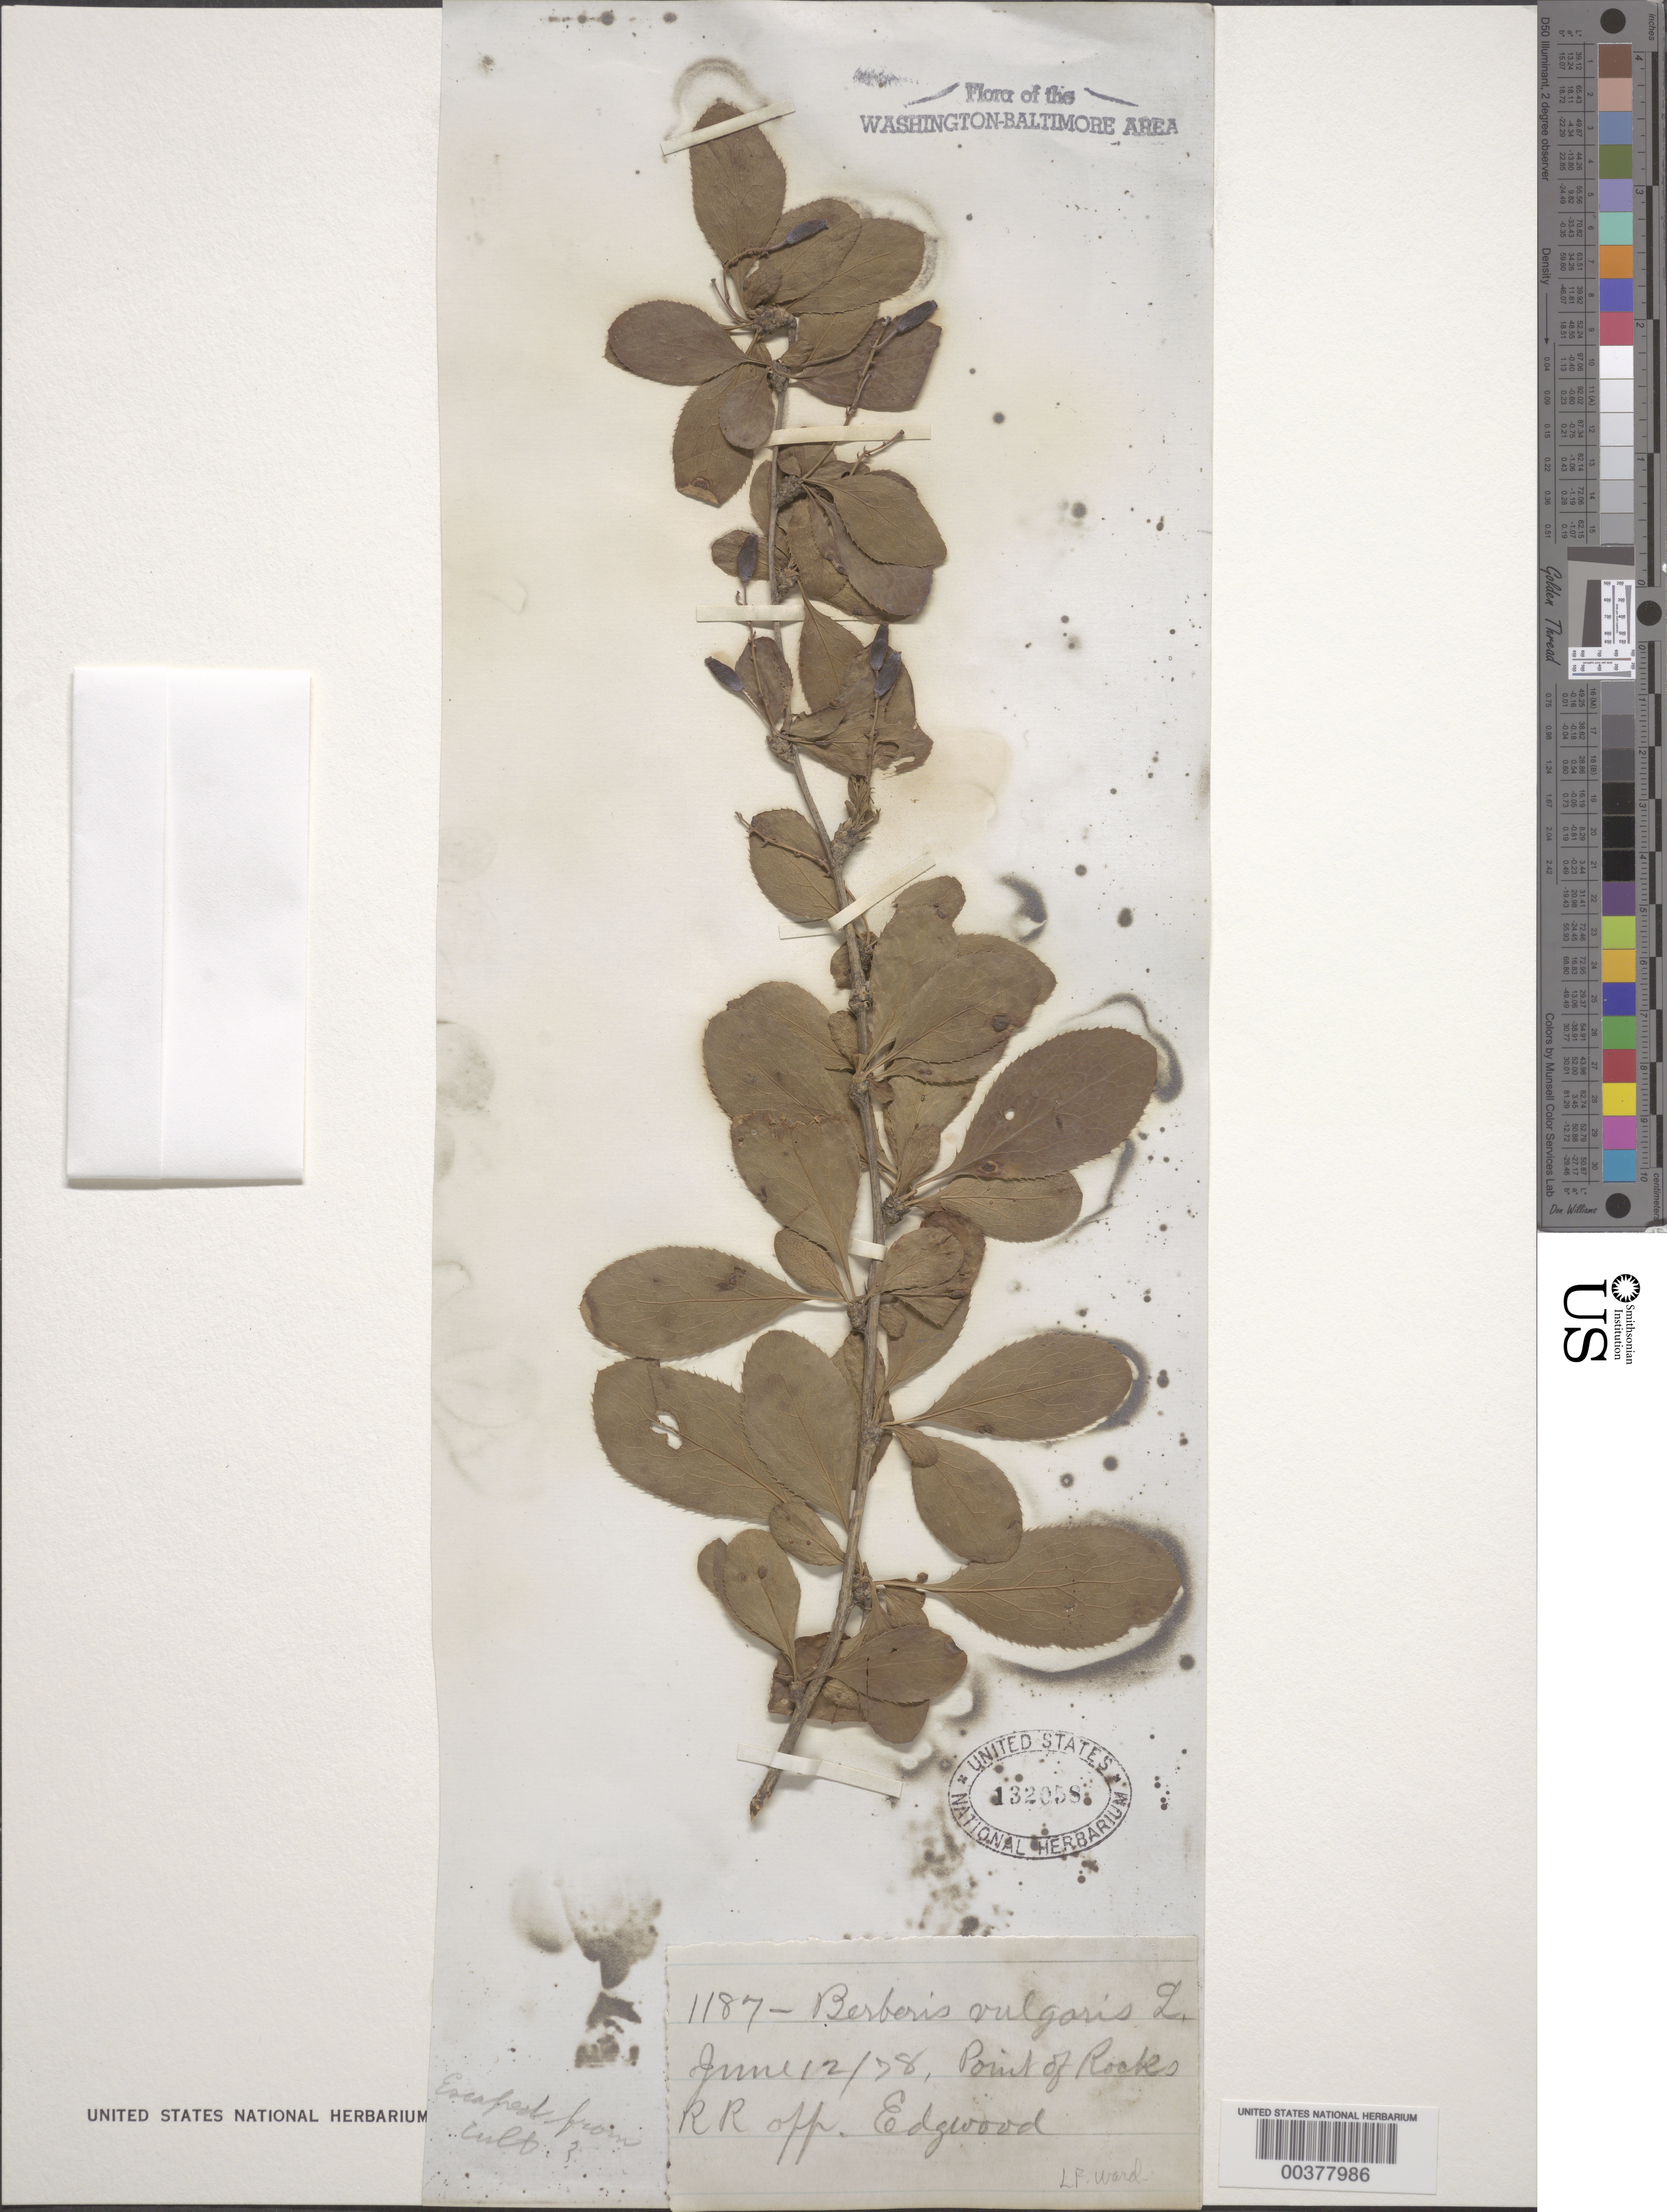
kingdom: Plantae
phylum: Tracheophyta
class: Magnoliopsida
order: Ranunculales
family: Berberidaceae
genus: Berberis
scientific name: Berberis vulgaris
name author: L.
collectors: L. F. Ward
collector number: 1187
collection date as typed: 12 Jun 1878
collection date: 1878-06-12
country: United States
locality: R.R. opposite Edgewood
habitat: Point of rocks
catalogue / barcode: US 132058